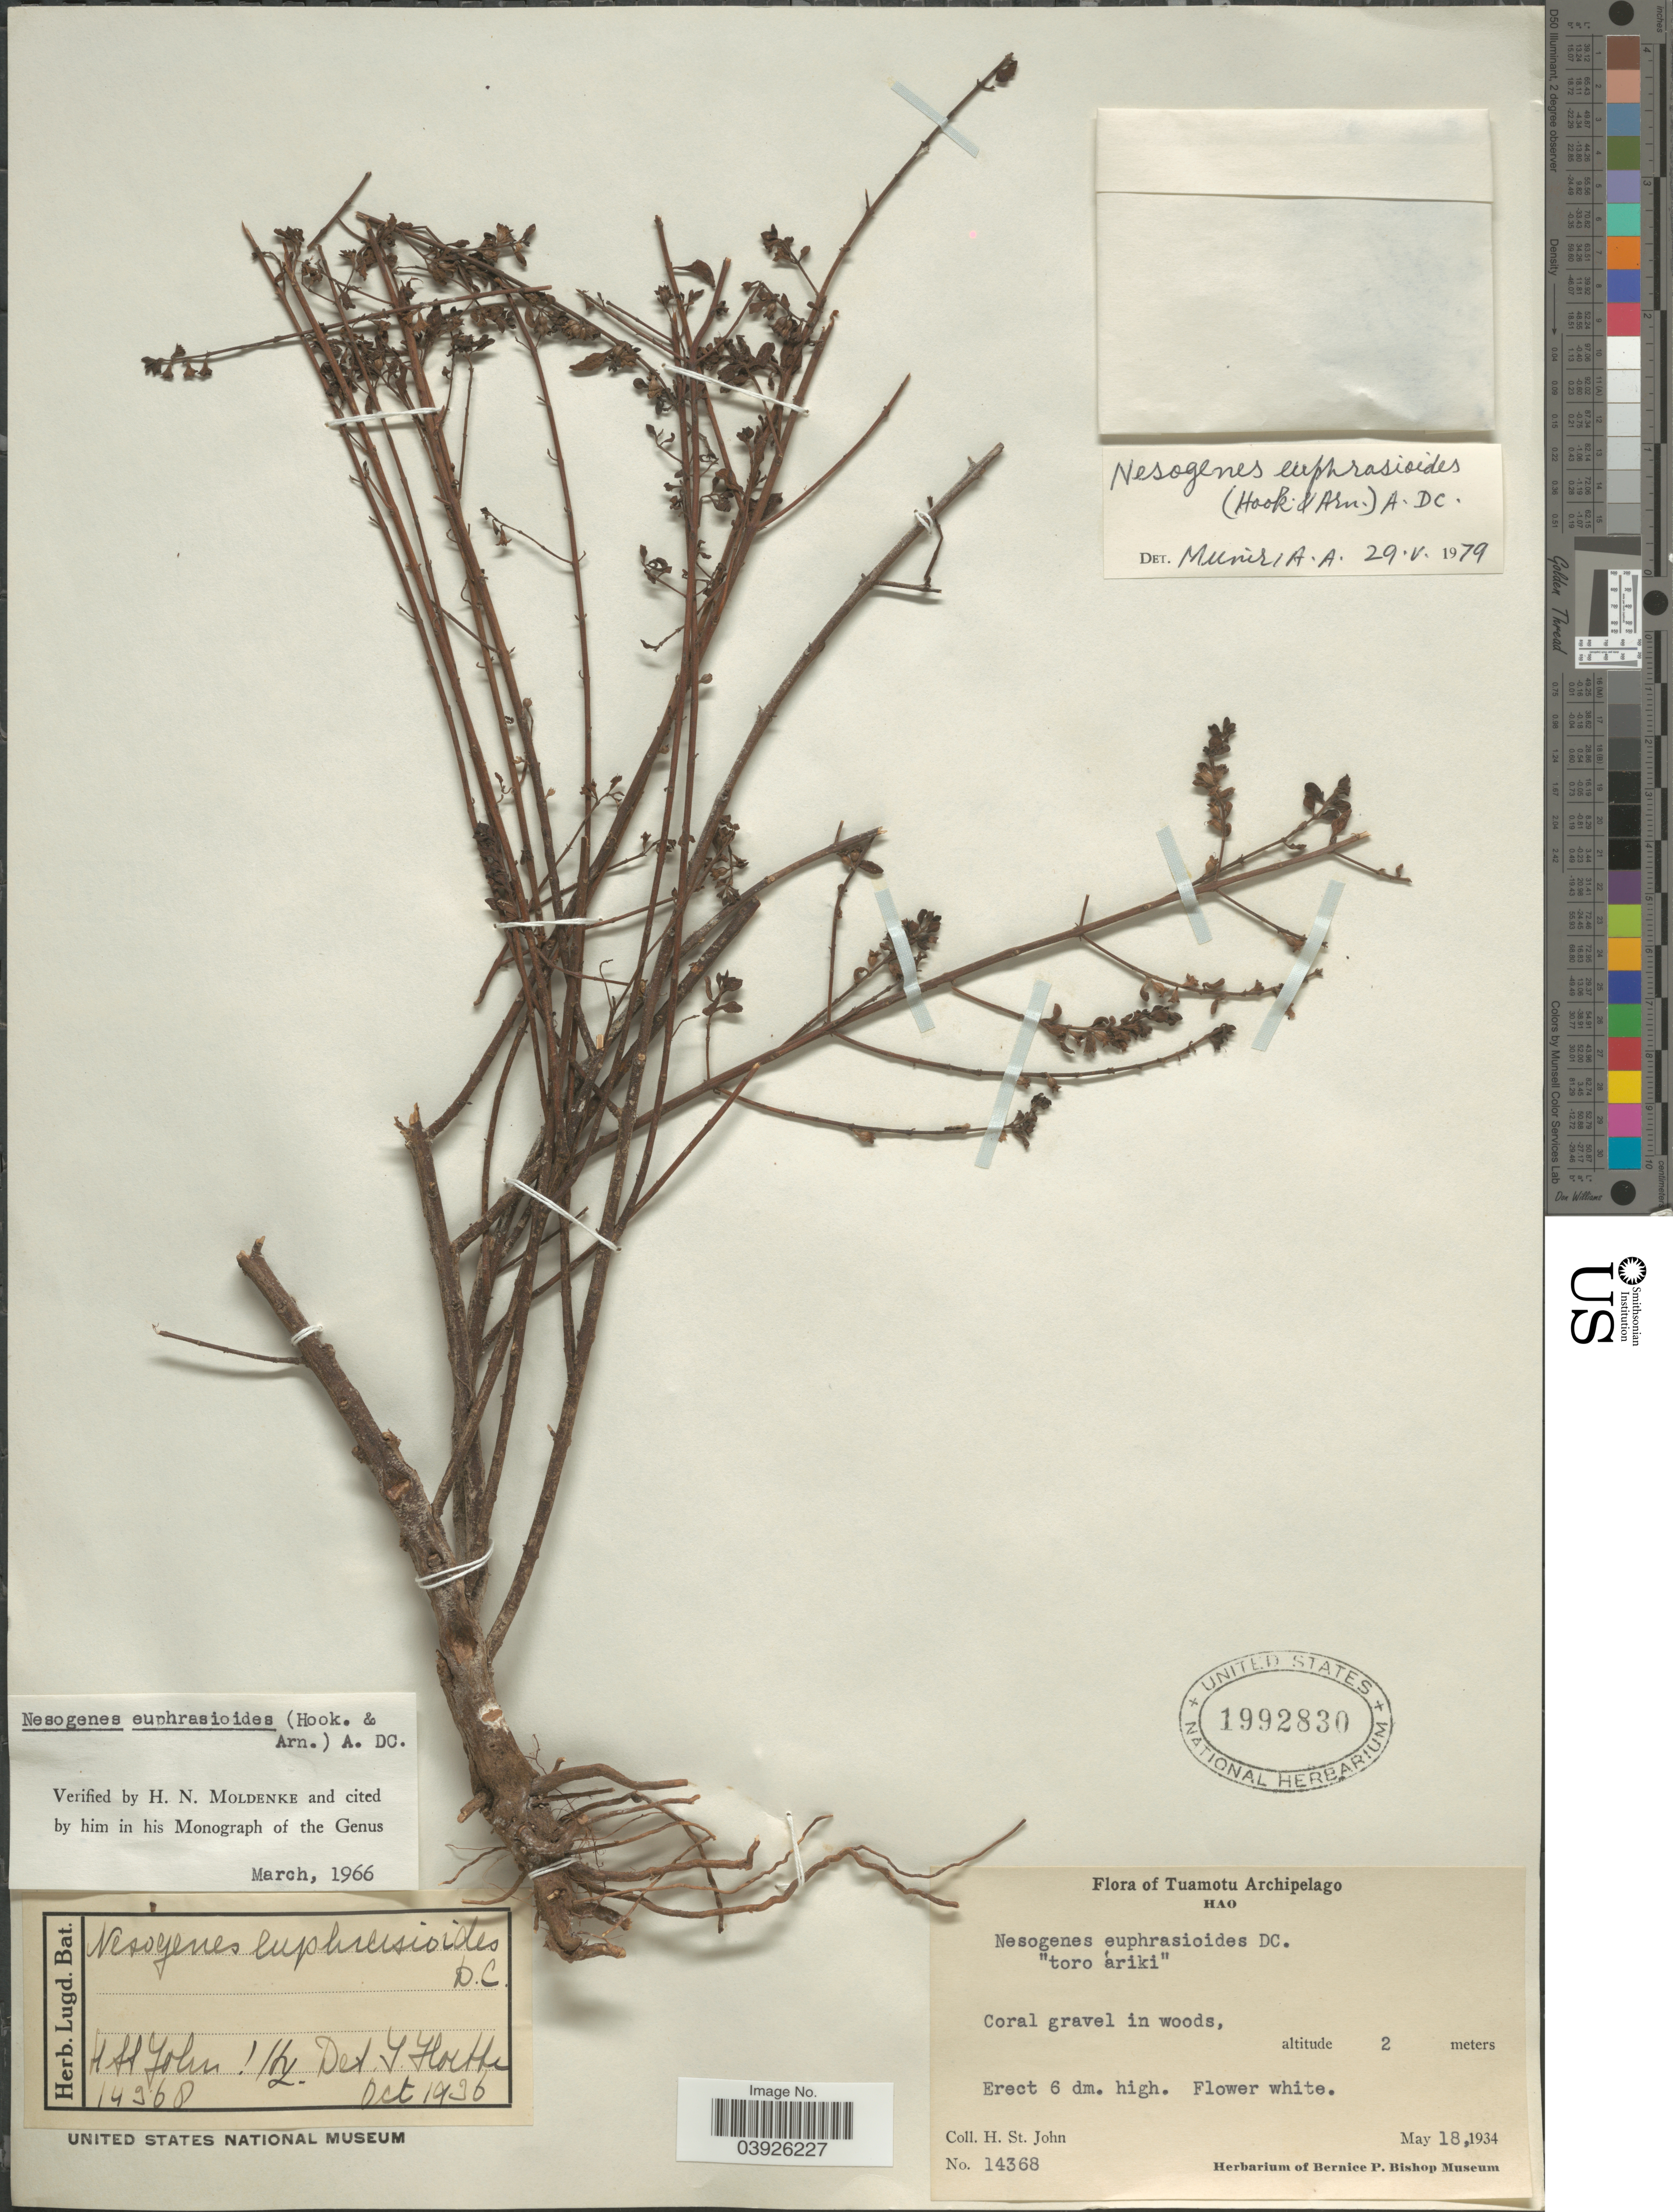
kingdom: Plantae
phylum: Tracheophyta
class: Magnoliopsida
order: Lamiales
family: Orobanchaceae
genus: Nesogenes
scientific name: Nesogenes euphrasioides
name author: (Hook. & Arn.) A. DC.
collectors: H. St. John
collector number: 14368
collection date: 1934-05-18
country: French Polynesia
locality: Tuamotu Archipelago. Hao.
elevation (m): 2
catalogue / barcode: US 1992830